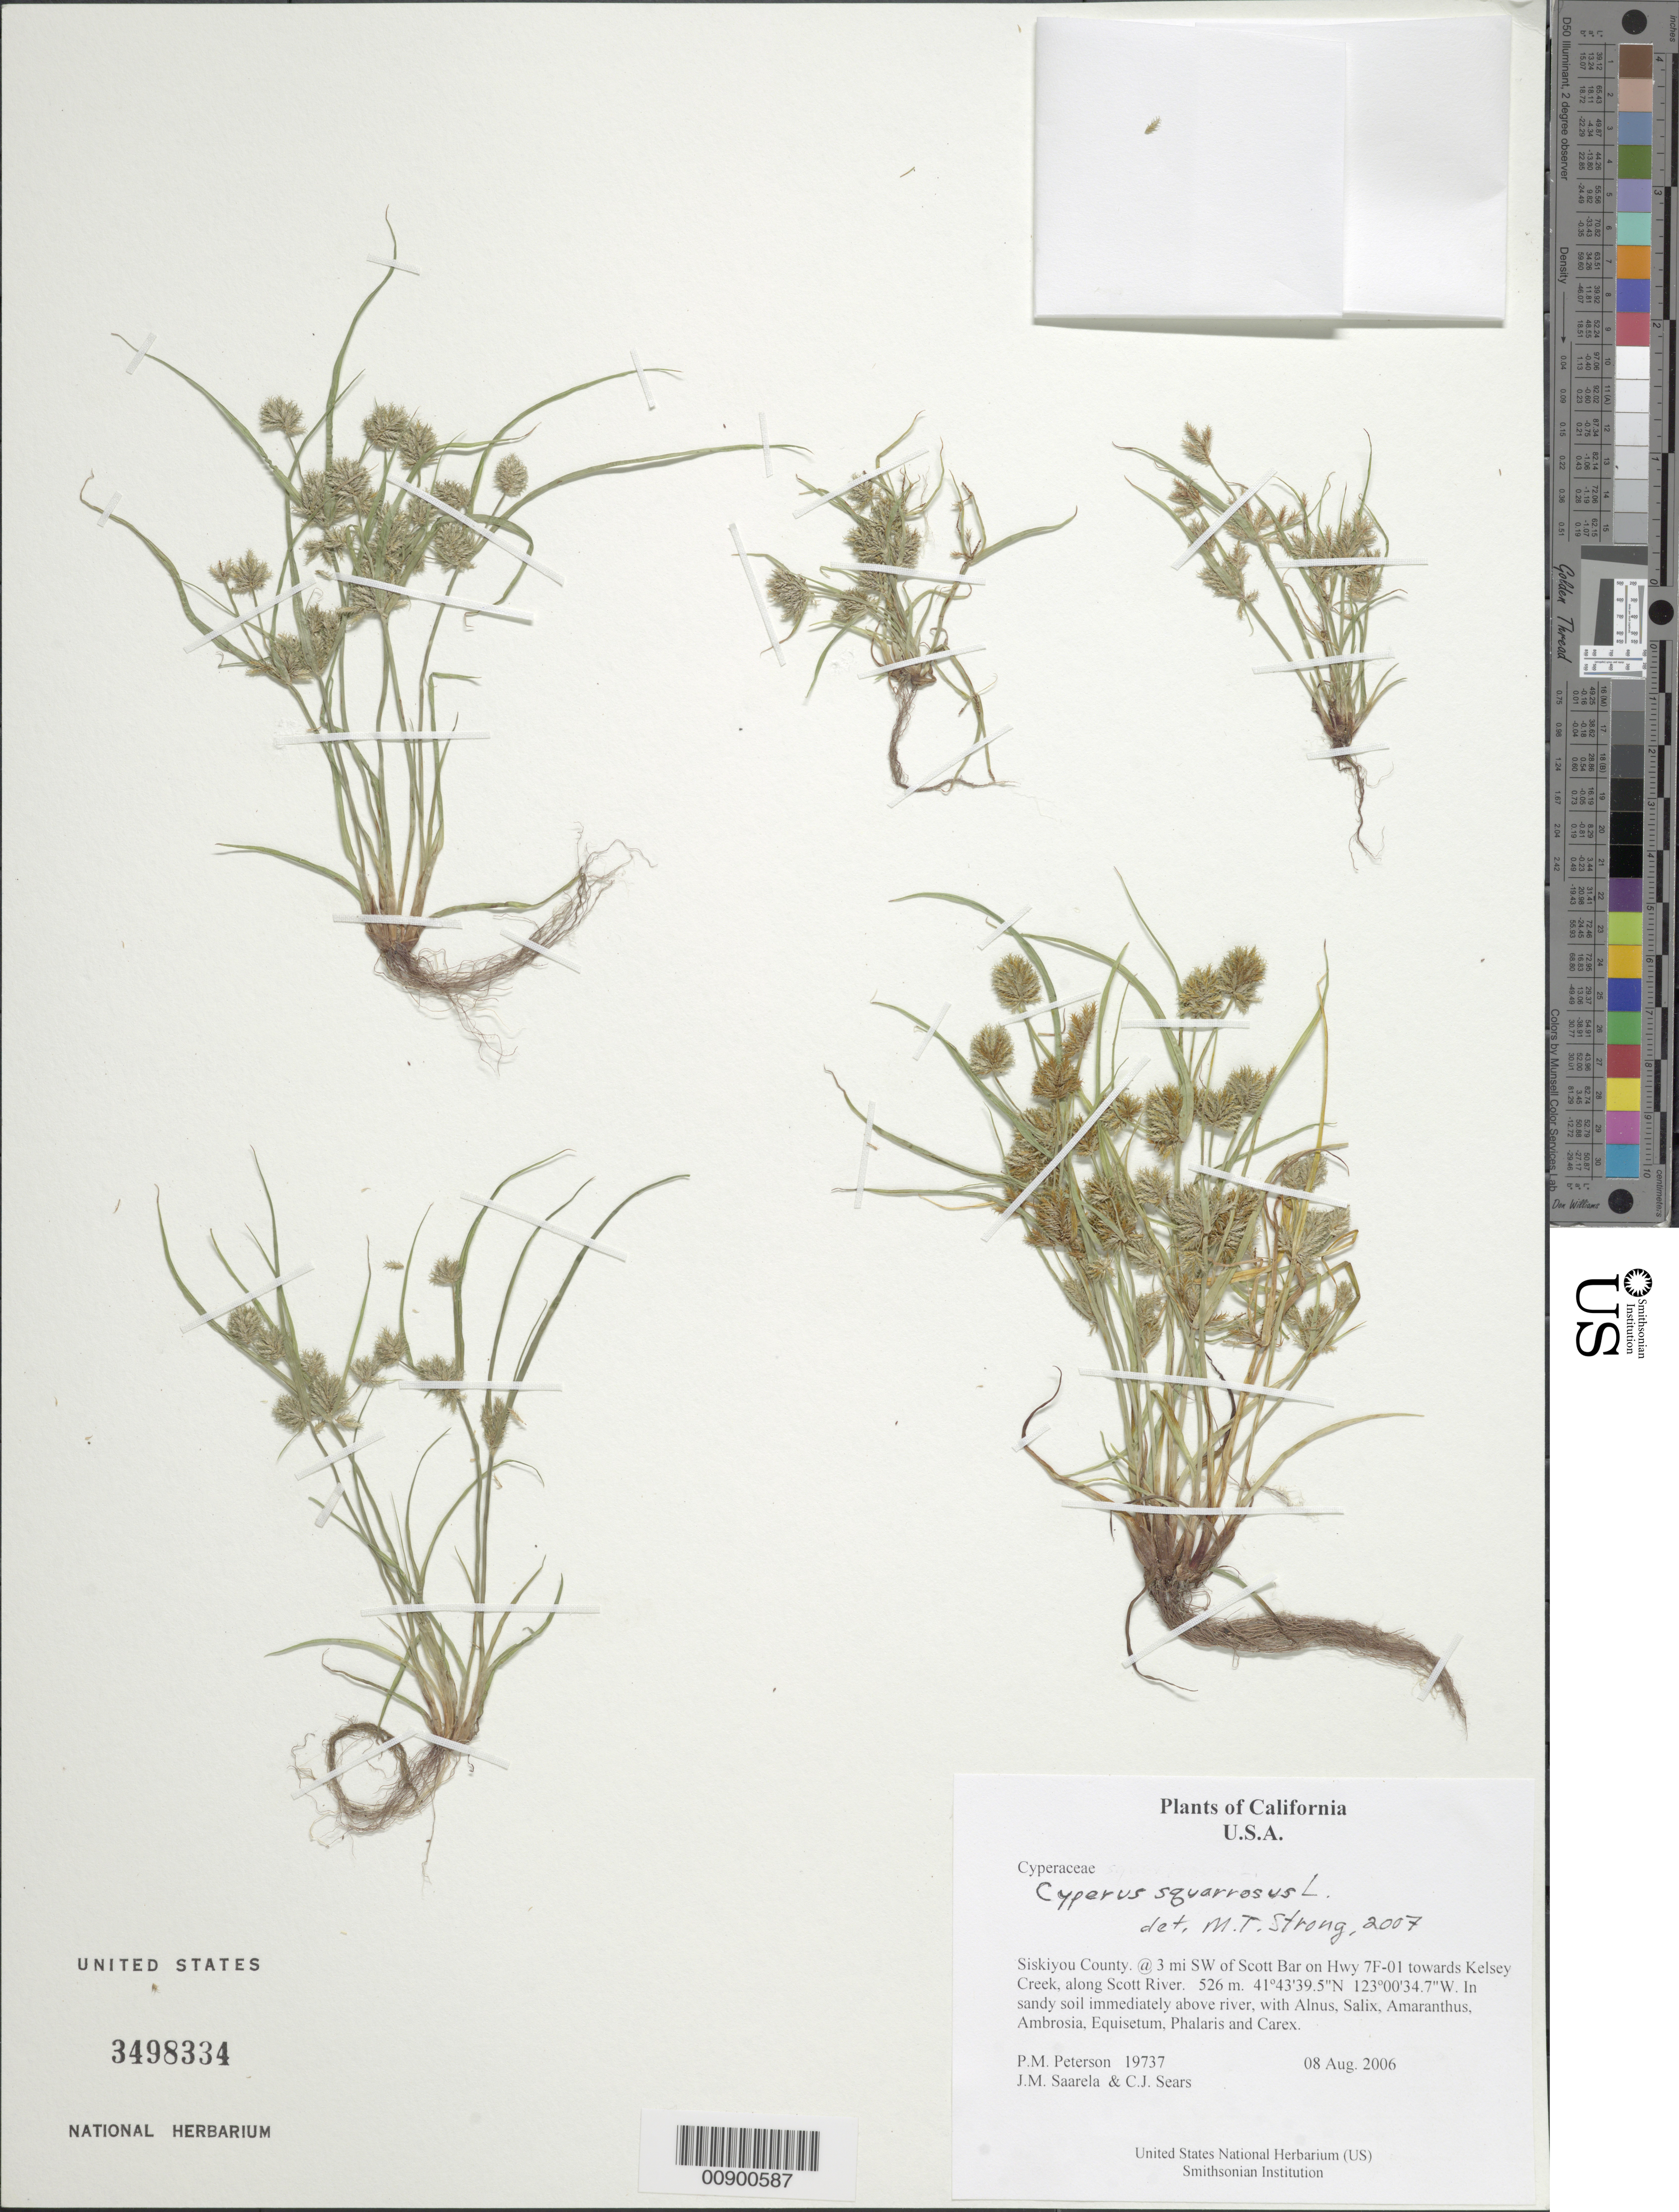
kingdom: Plantae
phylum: Tracheophyta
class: Liliopsida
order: Poales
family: Cyperaceae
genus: Cyperus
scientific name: Cyperus squarrosus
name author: L.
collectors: P. M. Peterson, J. Saarela & C. Sears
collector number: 19737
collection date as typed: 08 Aug 2006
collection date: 2006-08-08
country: United States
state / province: California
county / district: Siskiyou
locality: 3 mi SW of Scott Bar on Hwy 7F-01 towards Kelsey Creek, along Scott River.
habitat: In sandy soil immediately above river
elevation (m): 526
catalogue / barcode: US 3498334